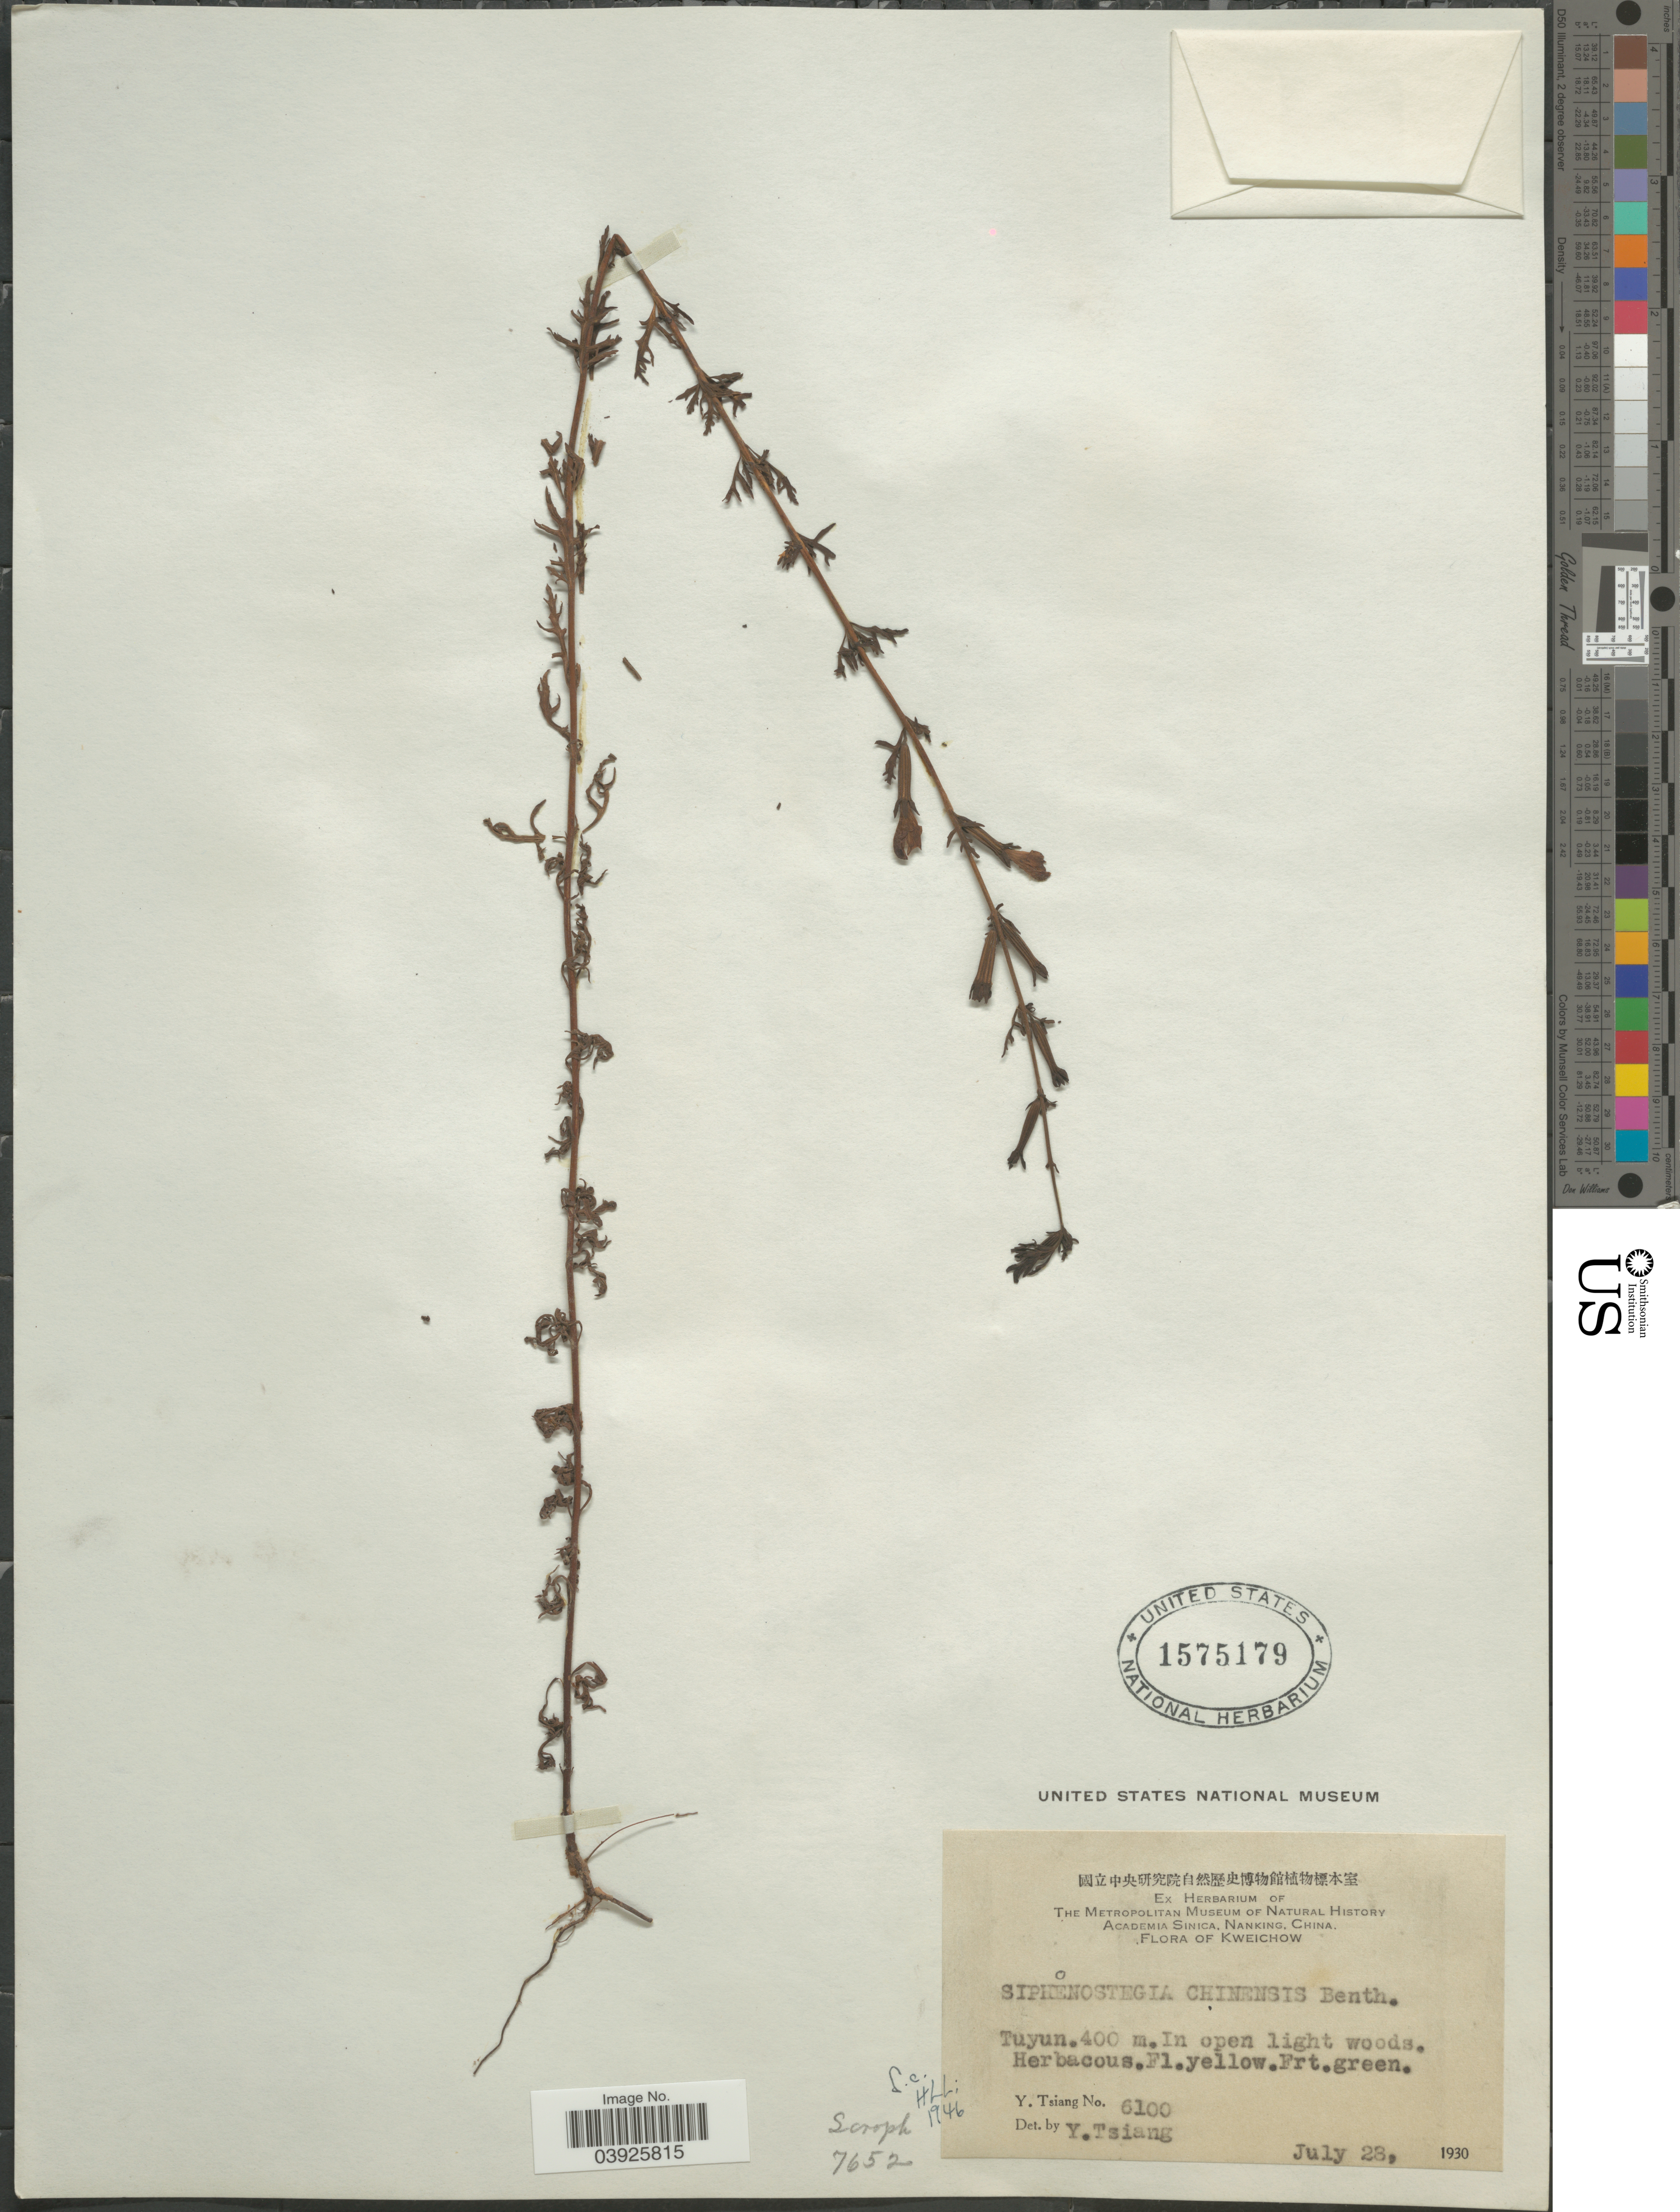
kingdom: Plantae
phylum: Tracheophyta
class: Magnoliopsida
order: Lamiales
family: Orobanchaceae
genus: Siphonostegia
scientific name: Siphonostegia chinensis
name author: Benth.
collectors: Y. Tsiang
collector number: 6100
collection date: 1930-07-28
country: China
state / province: Guizhou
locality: Kweichow. Tuyun.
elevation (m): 400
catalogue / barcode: US 1575179